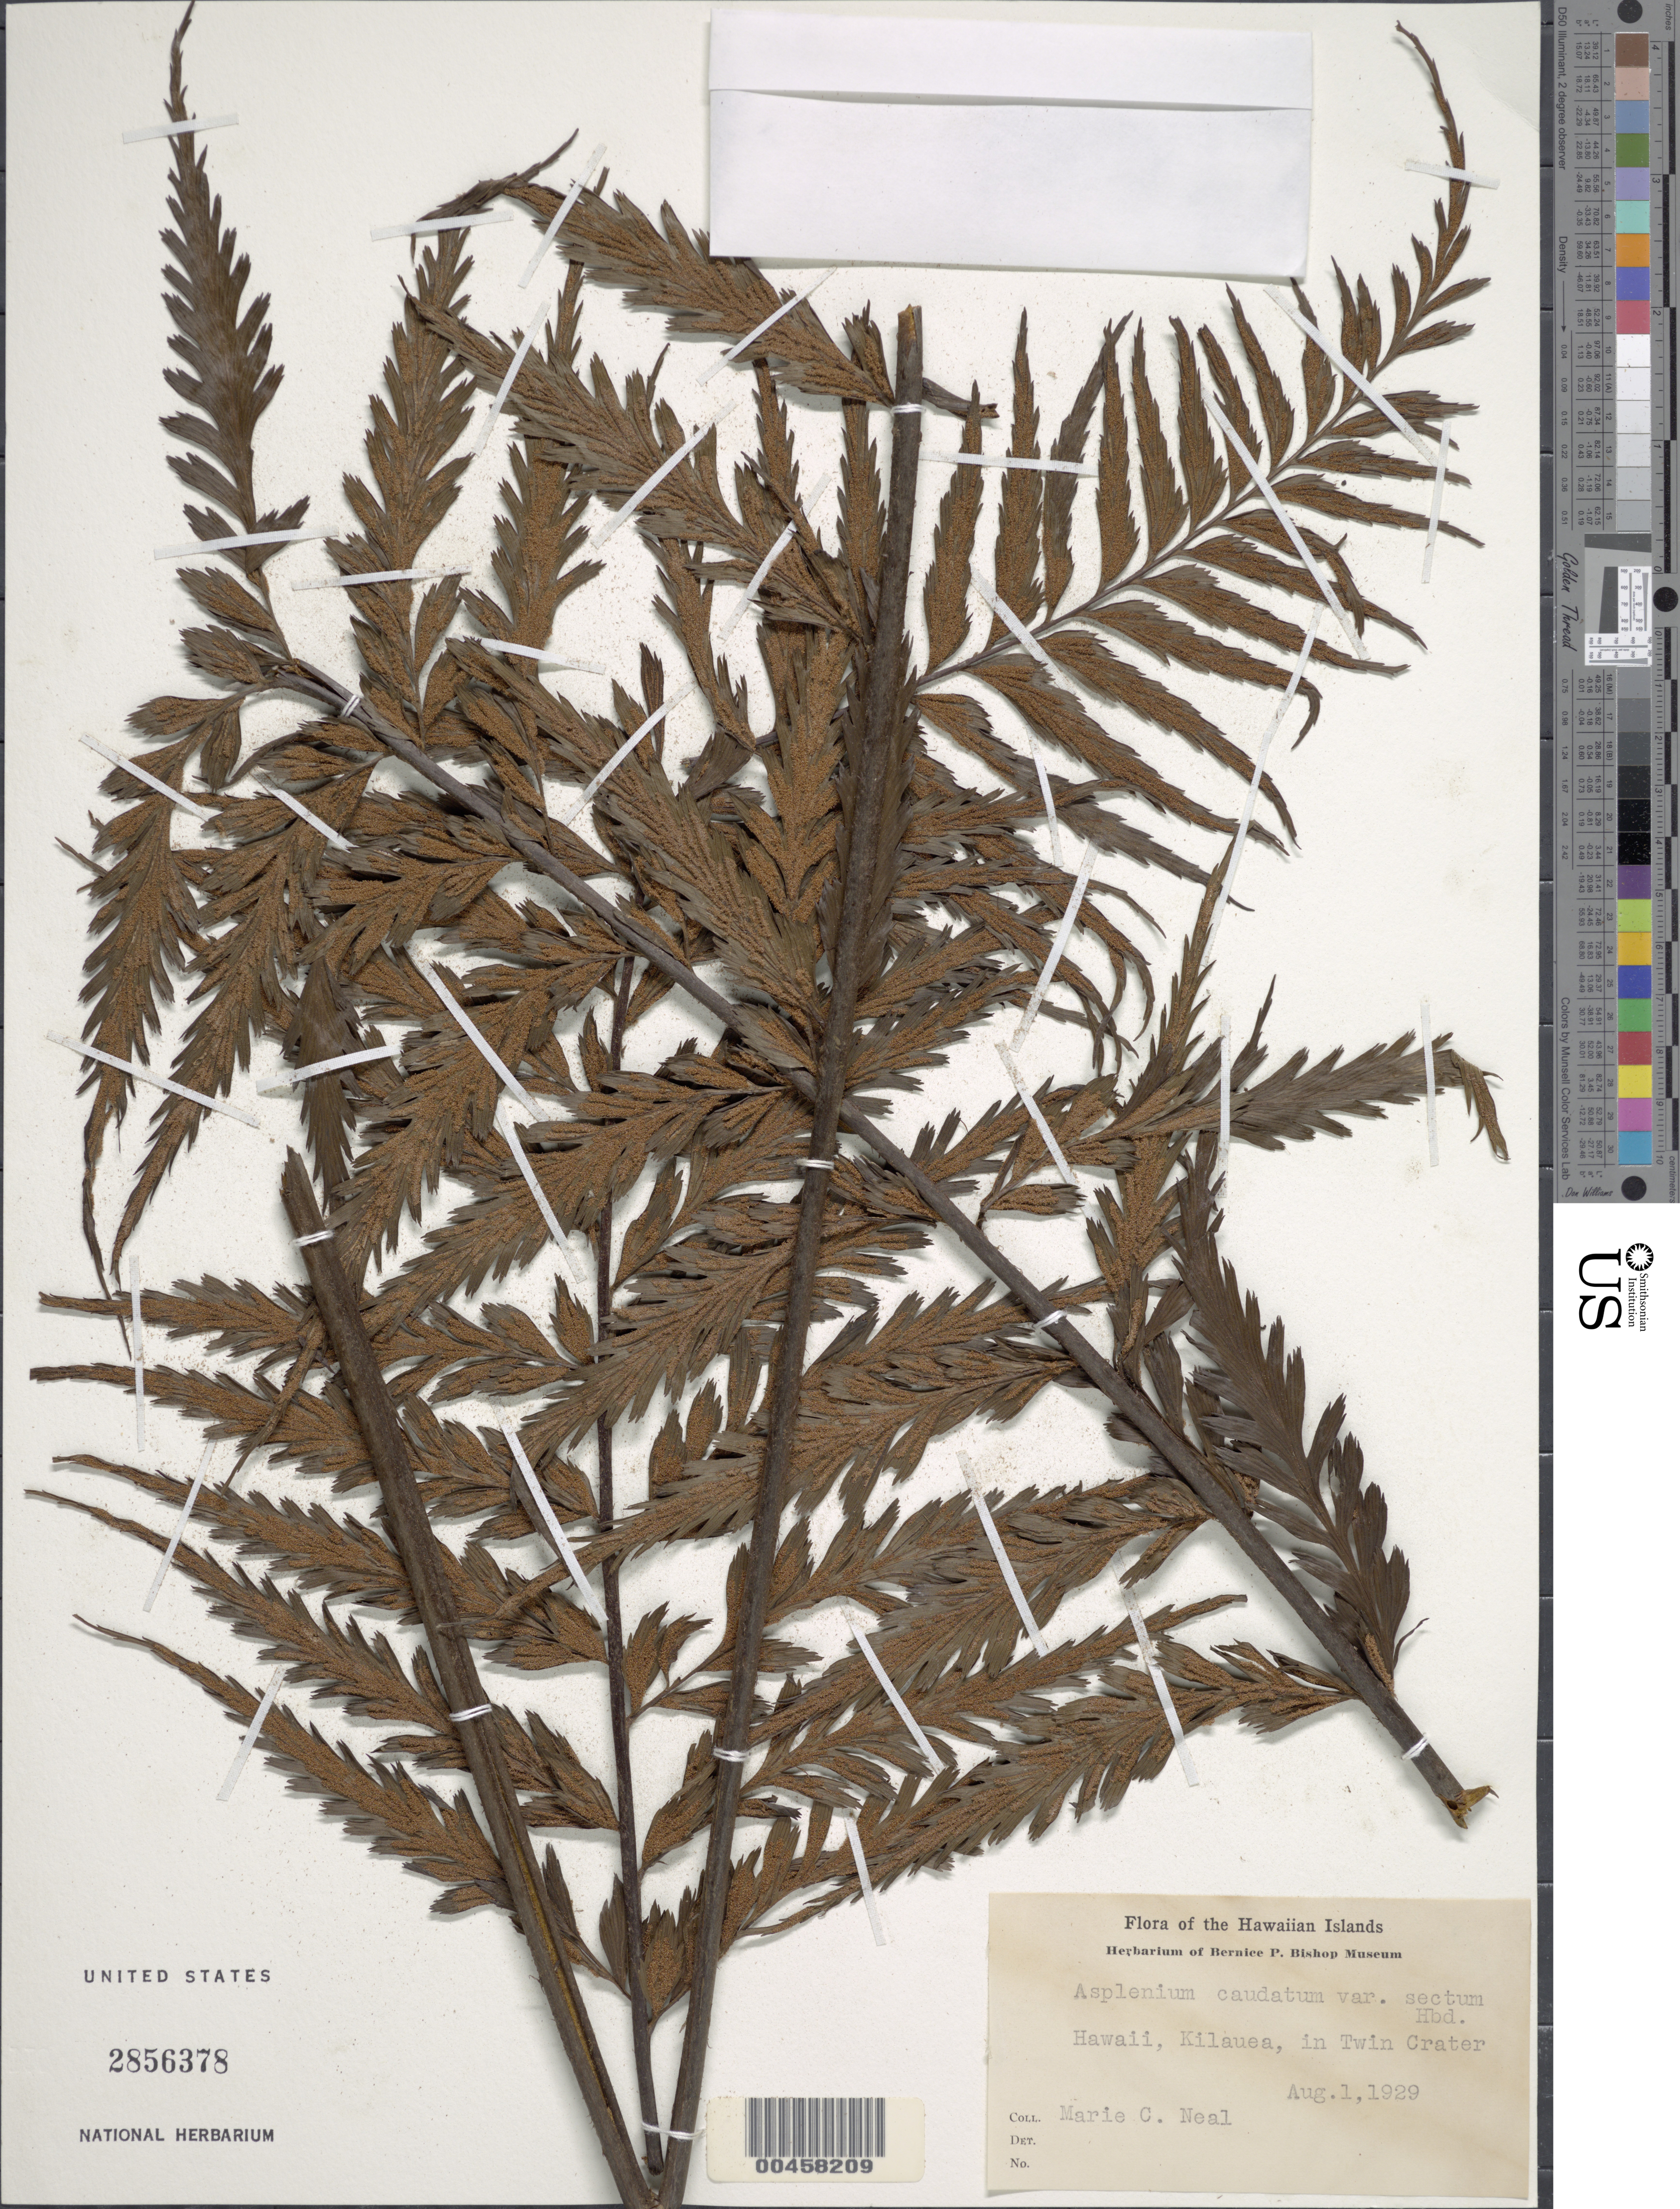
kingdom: Plantae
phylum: Tracheophyta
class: Polypodiopsida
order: Polypodiales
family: Aspleniaceae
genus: Asplenium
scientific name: Asplenium polyodon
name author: G. Forst.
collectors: W. Ning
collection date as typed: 1 Aug 1929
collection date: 1929-08-01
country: United States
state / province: Hawaii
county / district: Hawaii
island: Hawaii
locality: Kilauea, in Twin Crater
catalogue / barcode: US 2856378